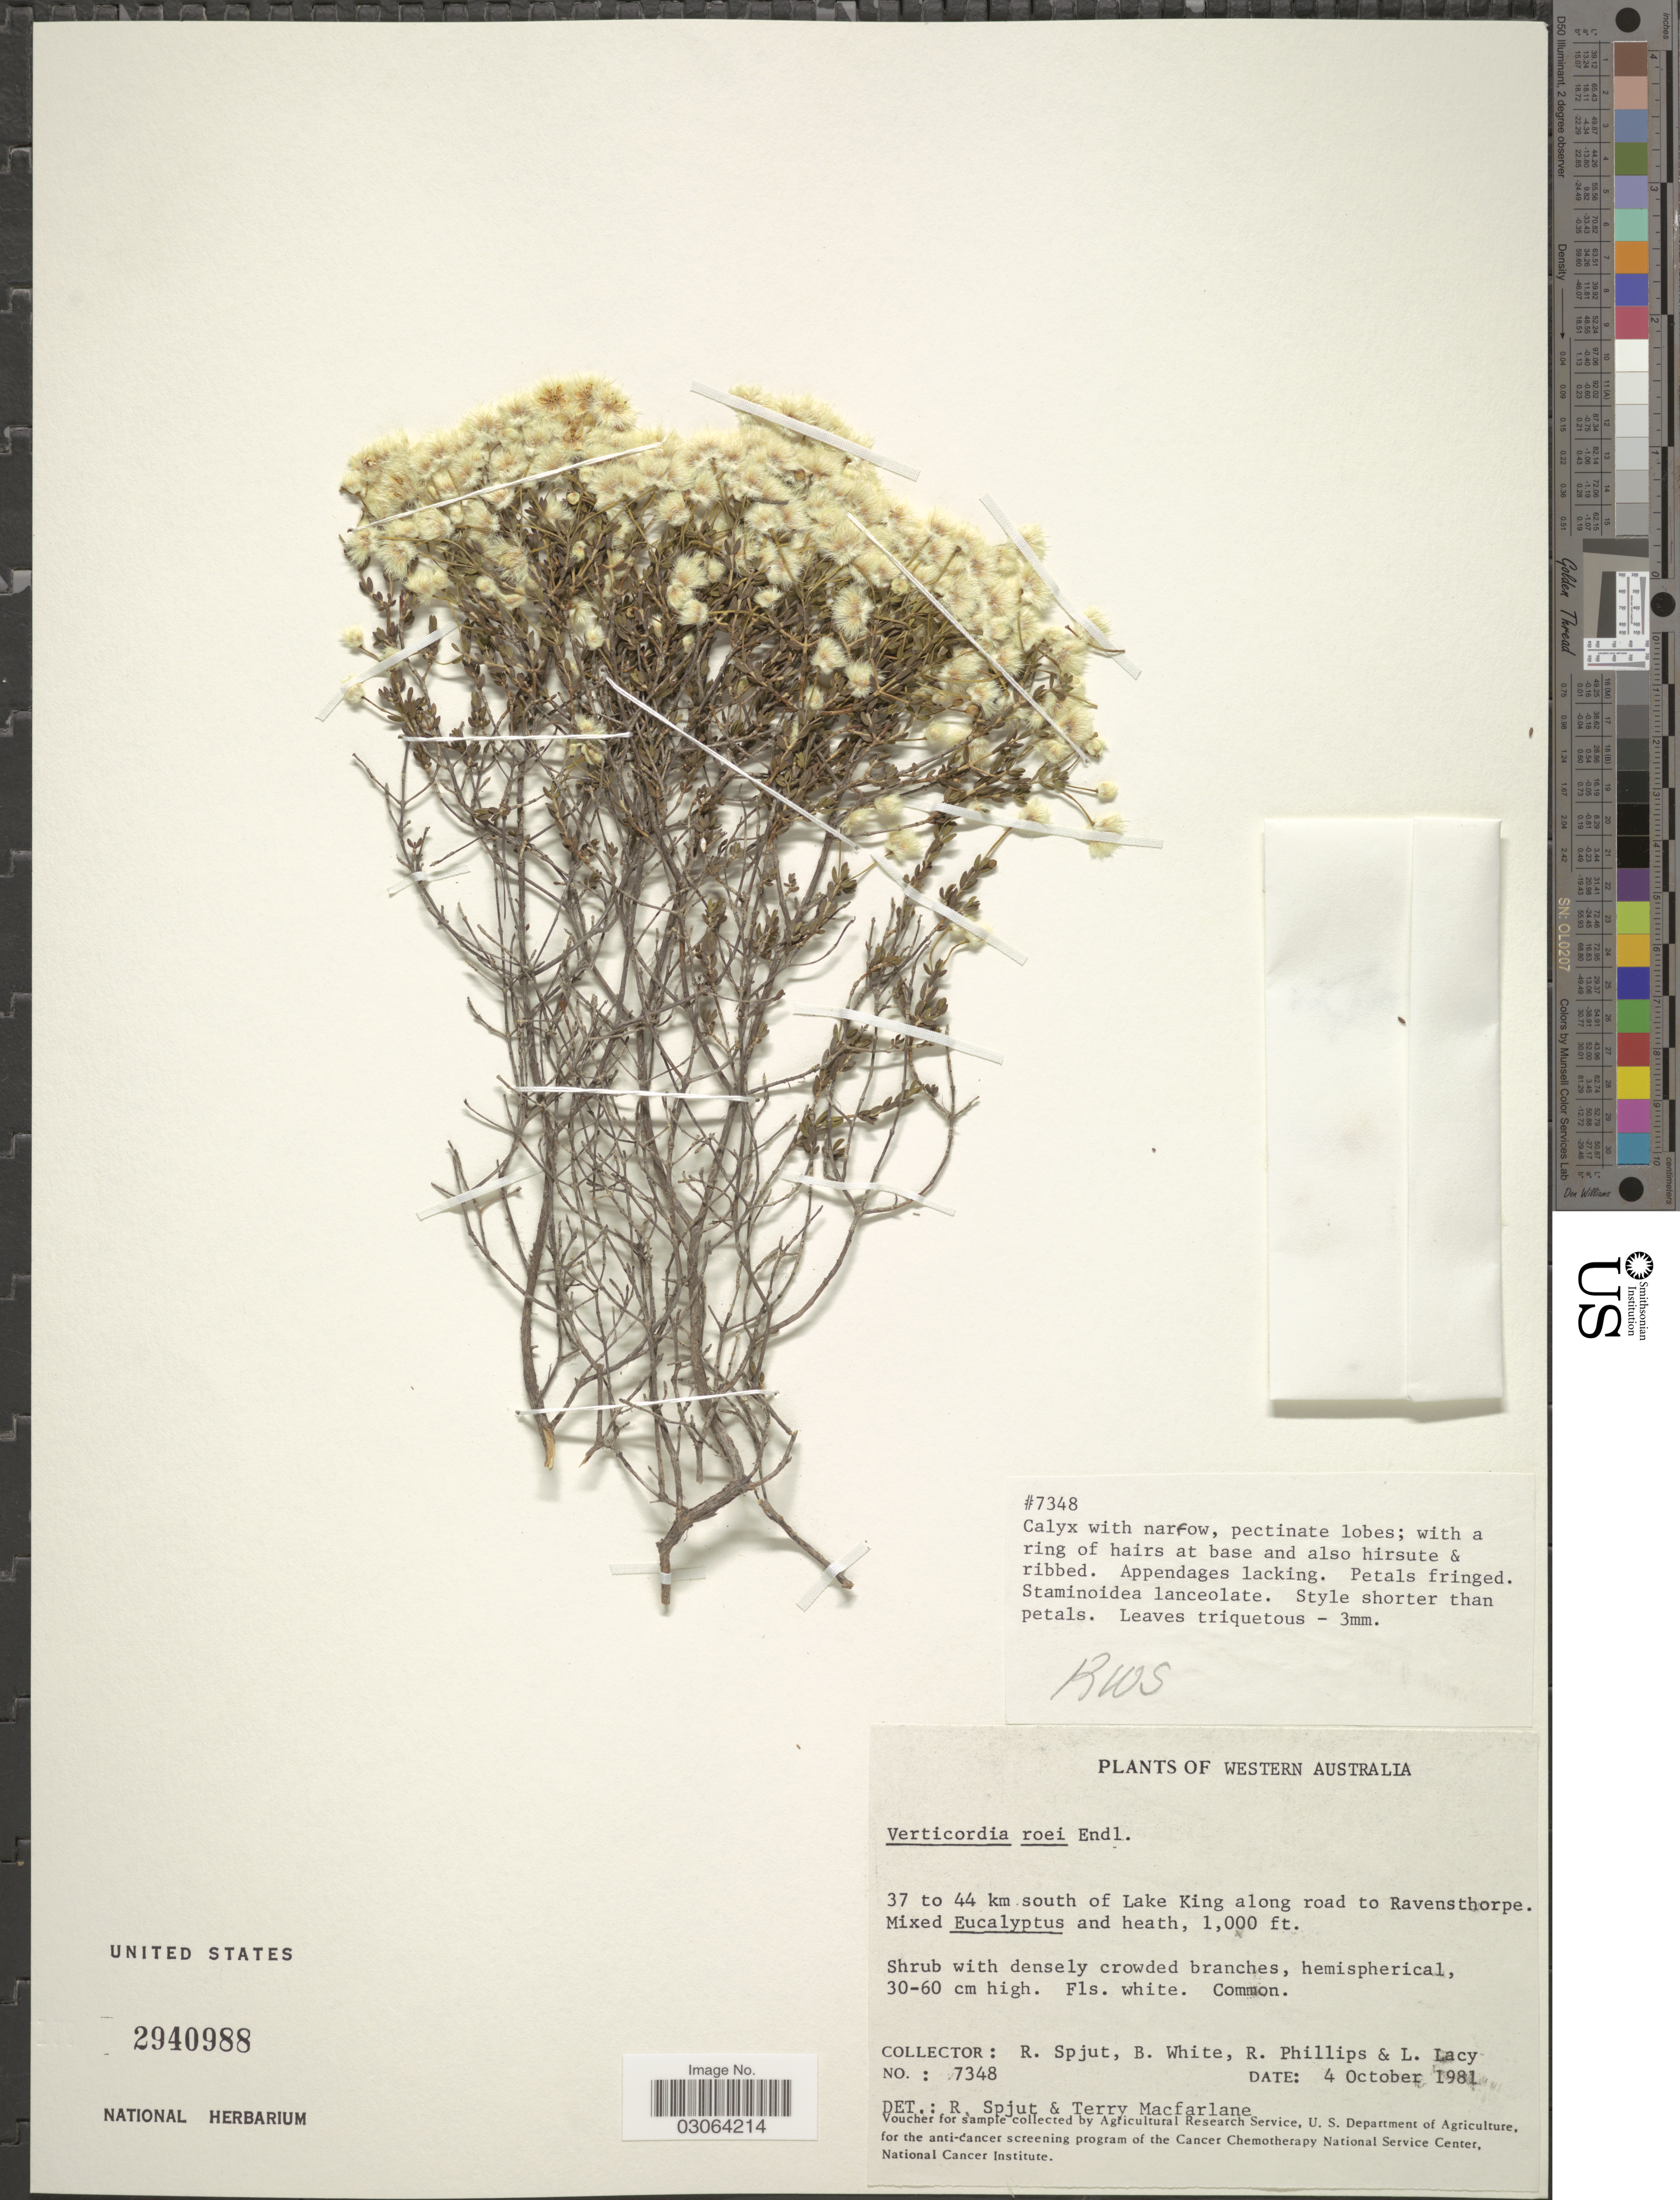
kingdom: Plantae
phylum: Tracheophyta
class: Magnoliopsida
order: Myrtales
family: Myrtaceae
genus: Verticordia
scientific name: Verticordia roei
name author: Endl.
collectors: R. Spjut, B. S. White, R. Phillips & L. Lacy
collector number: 7348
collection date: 1981-10-04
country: Australia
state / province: Western Australia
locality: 37 to 44 km south of Lake King along road to Ravensthorpe.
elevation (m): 305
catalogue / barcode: US 2940988